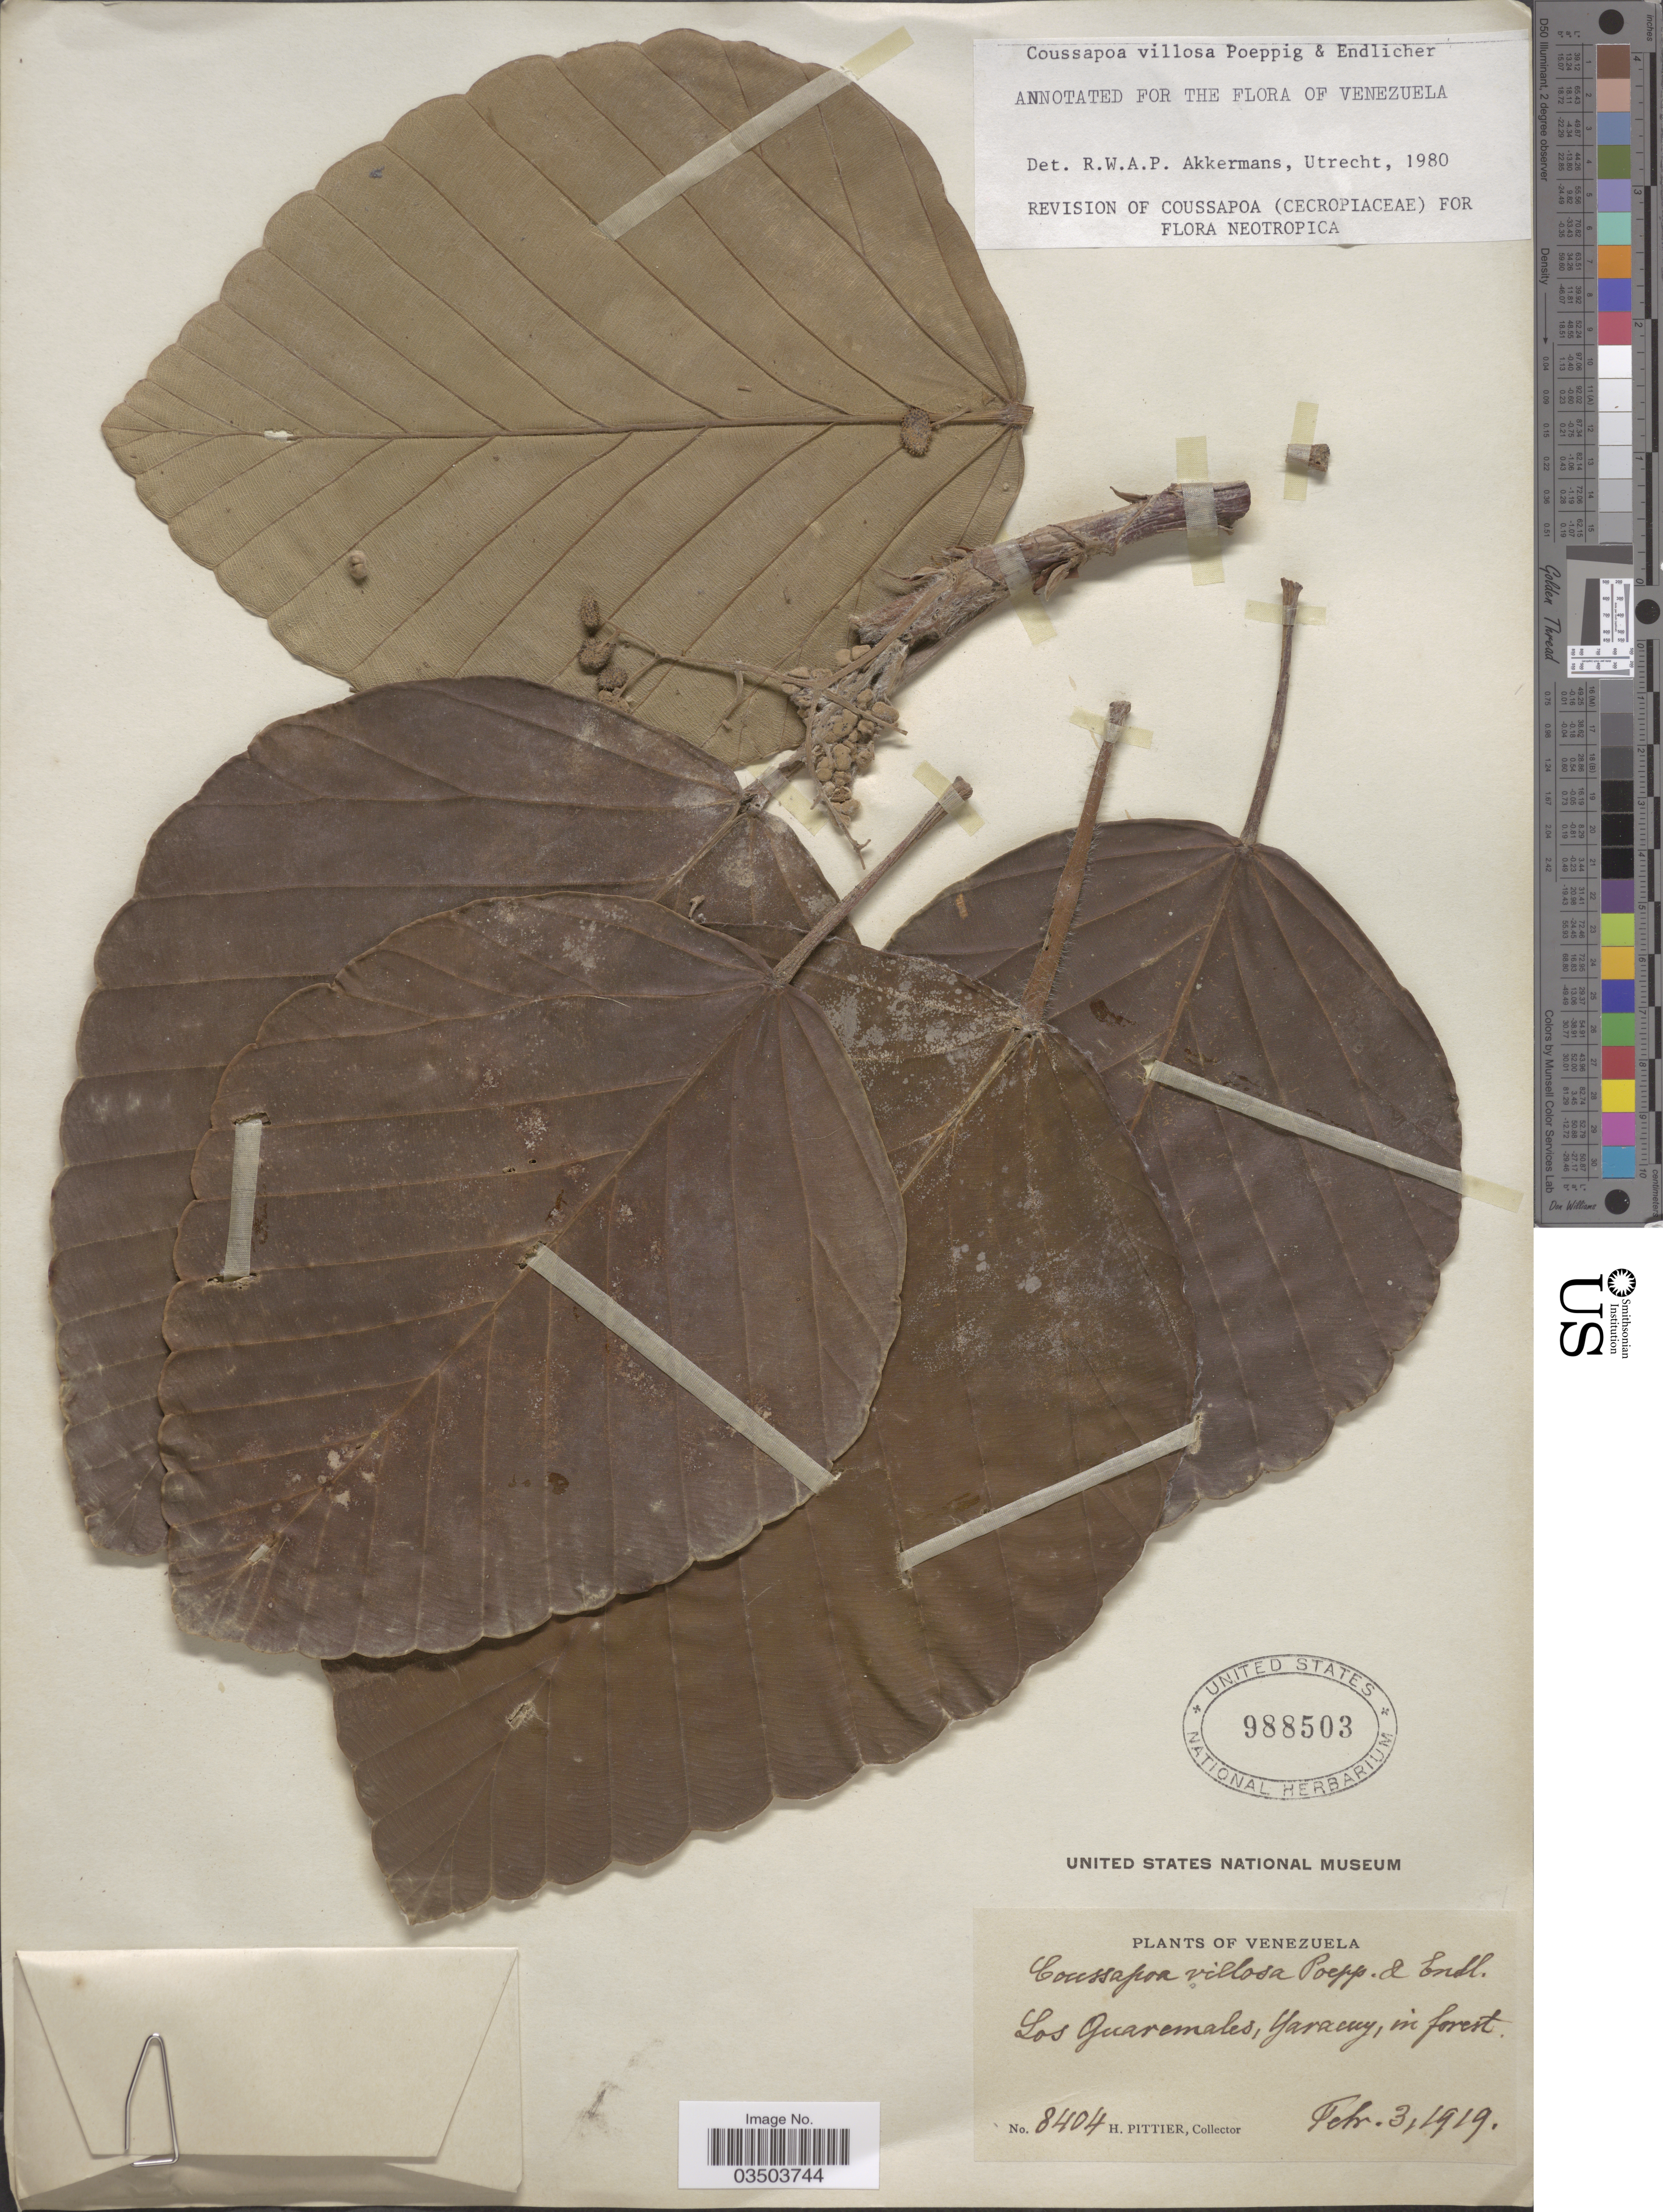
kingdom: Plantae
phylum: Tracheophyta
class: Magnoliopsida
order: Rosales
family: Urticaceae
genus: Coussapoa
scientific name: Coussapoa villosa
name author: Poepp. & Endl.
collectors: H. F. Pittier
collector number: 8404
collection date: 1919-02-03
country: Venezuela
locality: Los Guaremales, Yaracuy.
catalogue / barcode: US 988503